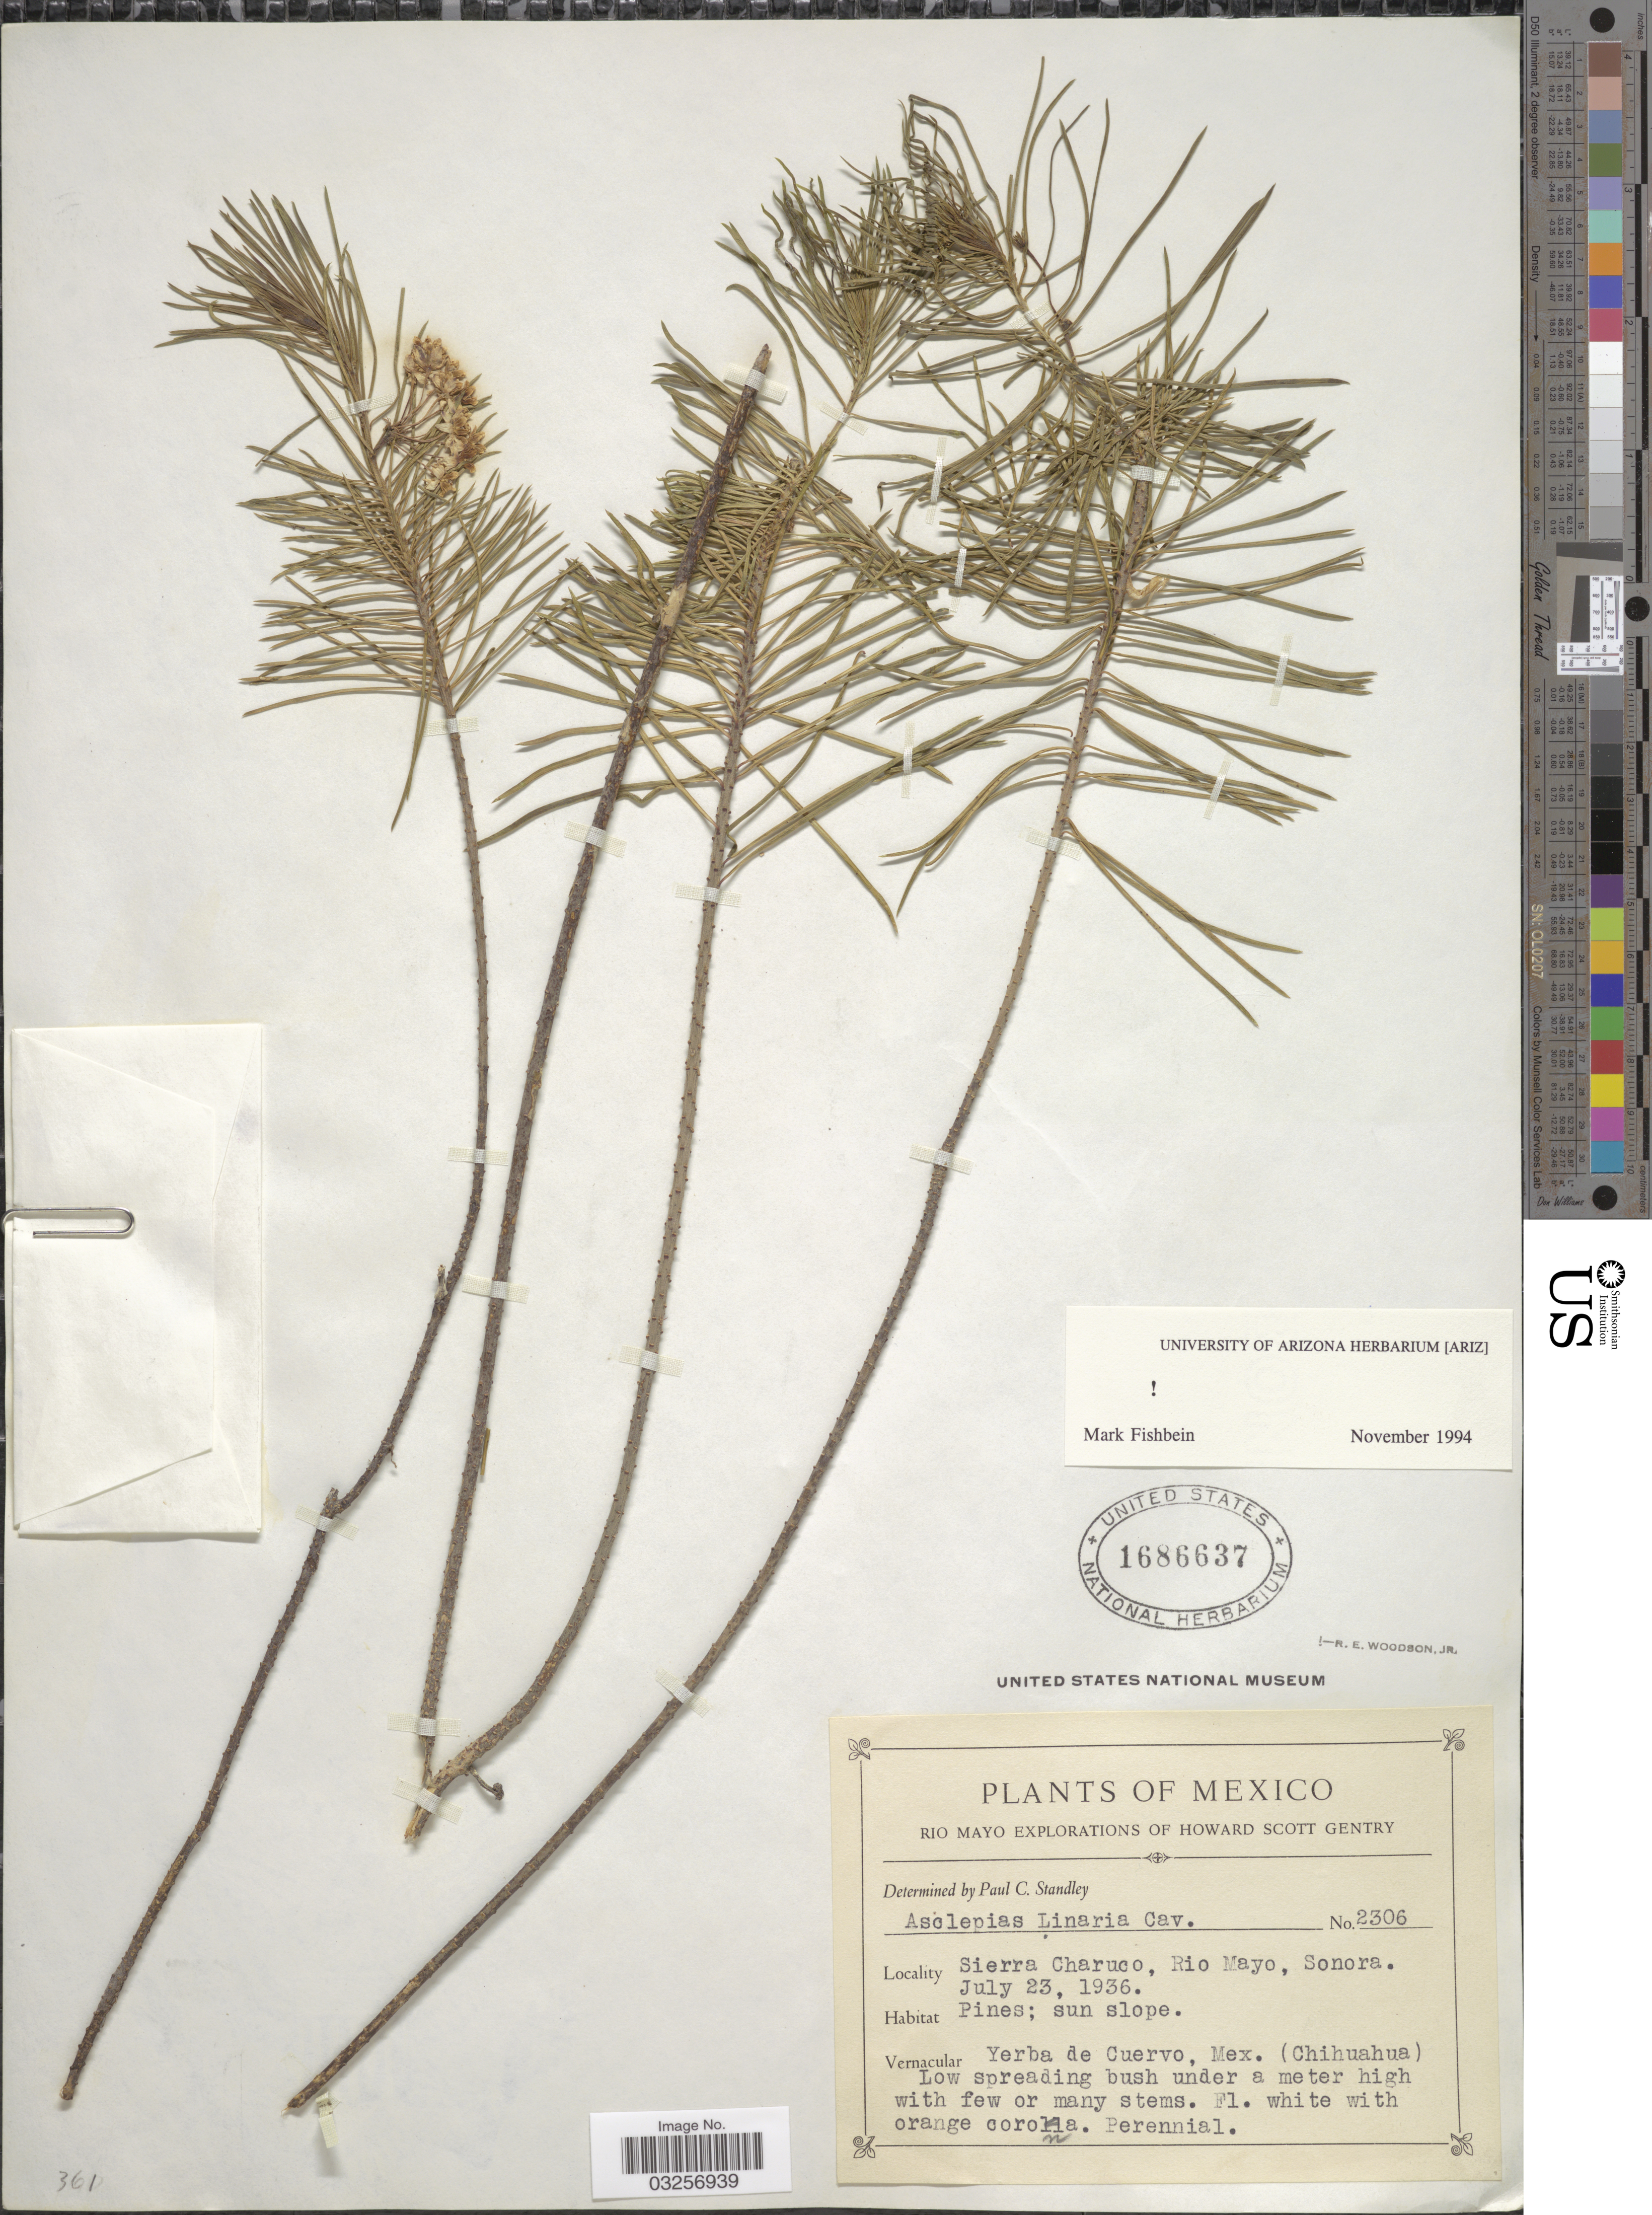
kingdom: Plantae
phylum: Tracheophyta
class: Magnoliopsida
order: Gentianales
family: Apocynaceae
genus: Asclepias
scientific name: Asclepias linaria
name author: Cav.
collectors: H. S. Gentry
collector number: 2306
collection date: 1936-07-23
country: Mexico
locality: Sierra Charuco, Rio Mayo. Yerba de Cuervo, Mex. (Chihuahua).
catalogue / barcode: US 1686637